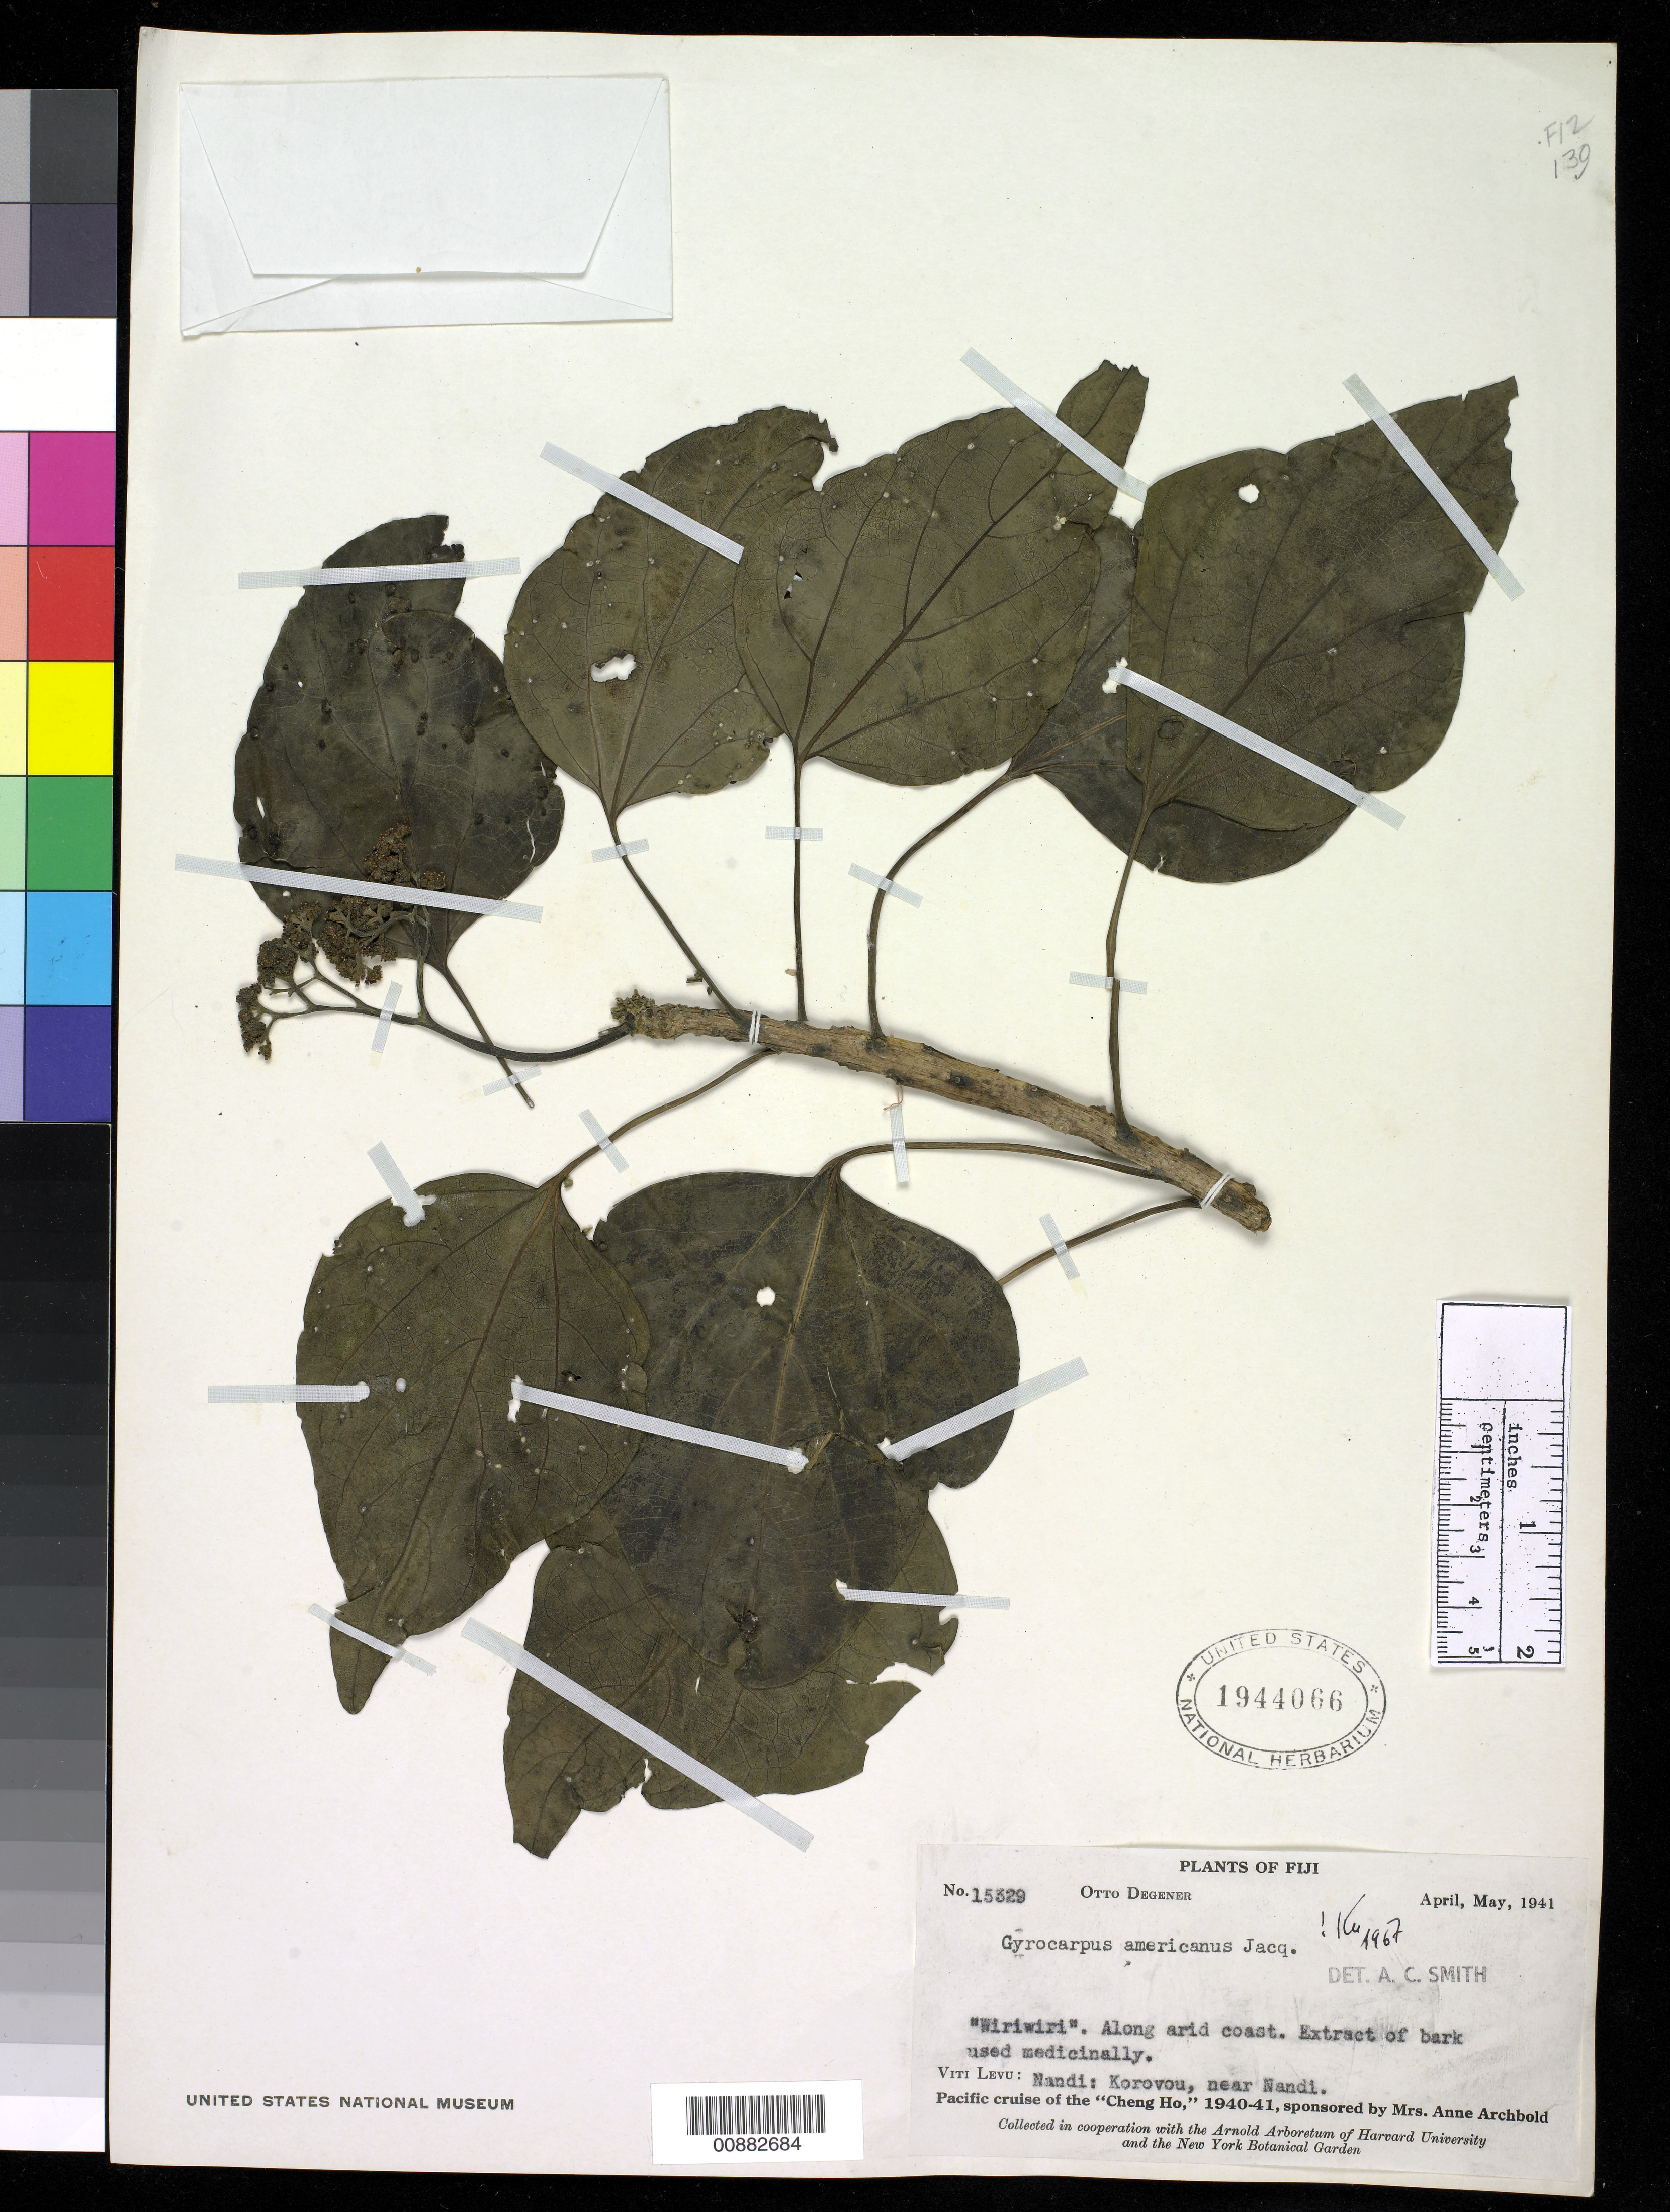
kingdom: Plantae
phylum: Tracheophyta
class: Magnoliopsida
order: Laurales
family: Hernandiaceae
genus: Gyrocarpus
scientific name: Gyrocarpus americanus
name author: Jacq.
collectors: O. Degener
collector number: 15329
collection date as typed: Apr 1941 to May 1941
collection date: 1941-04/1941-05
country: Fiji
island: Viti Levu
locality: Village of Nandi, Korovou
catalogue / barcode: US 1944066